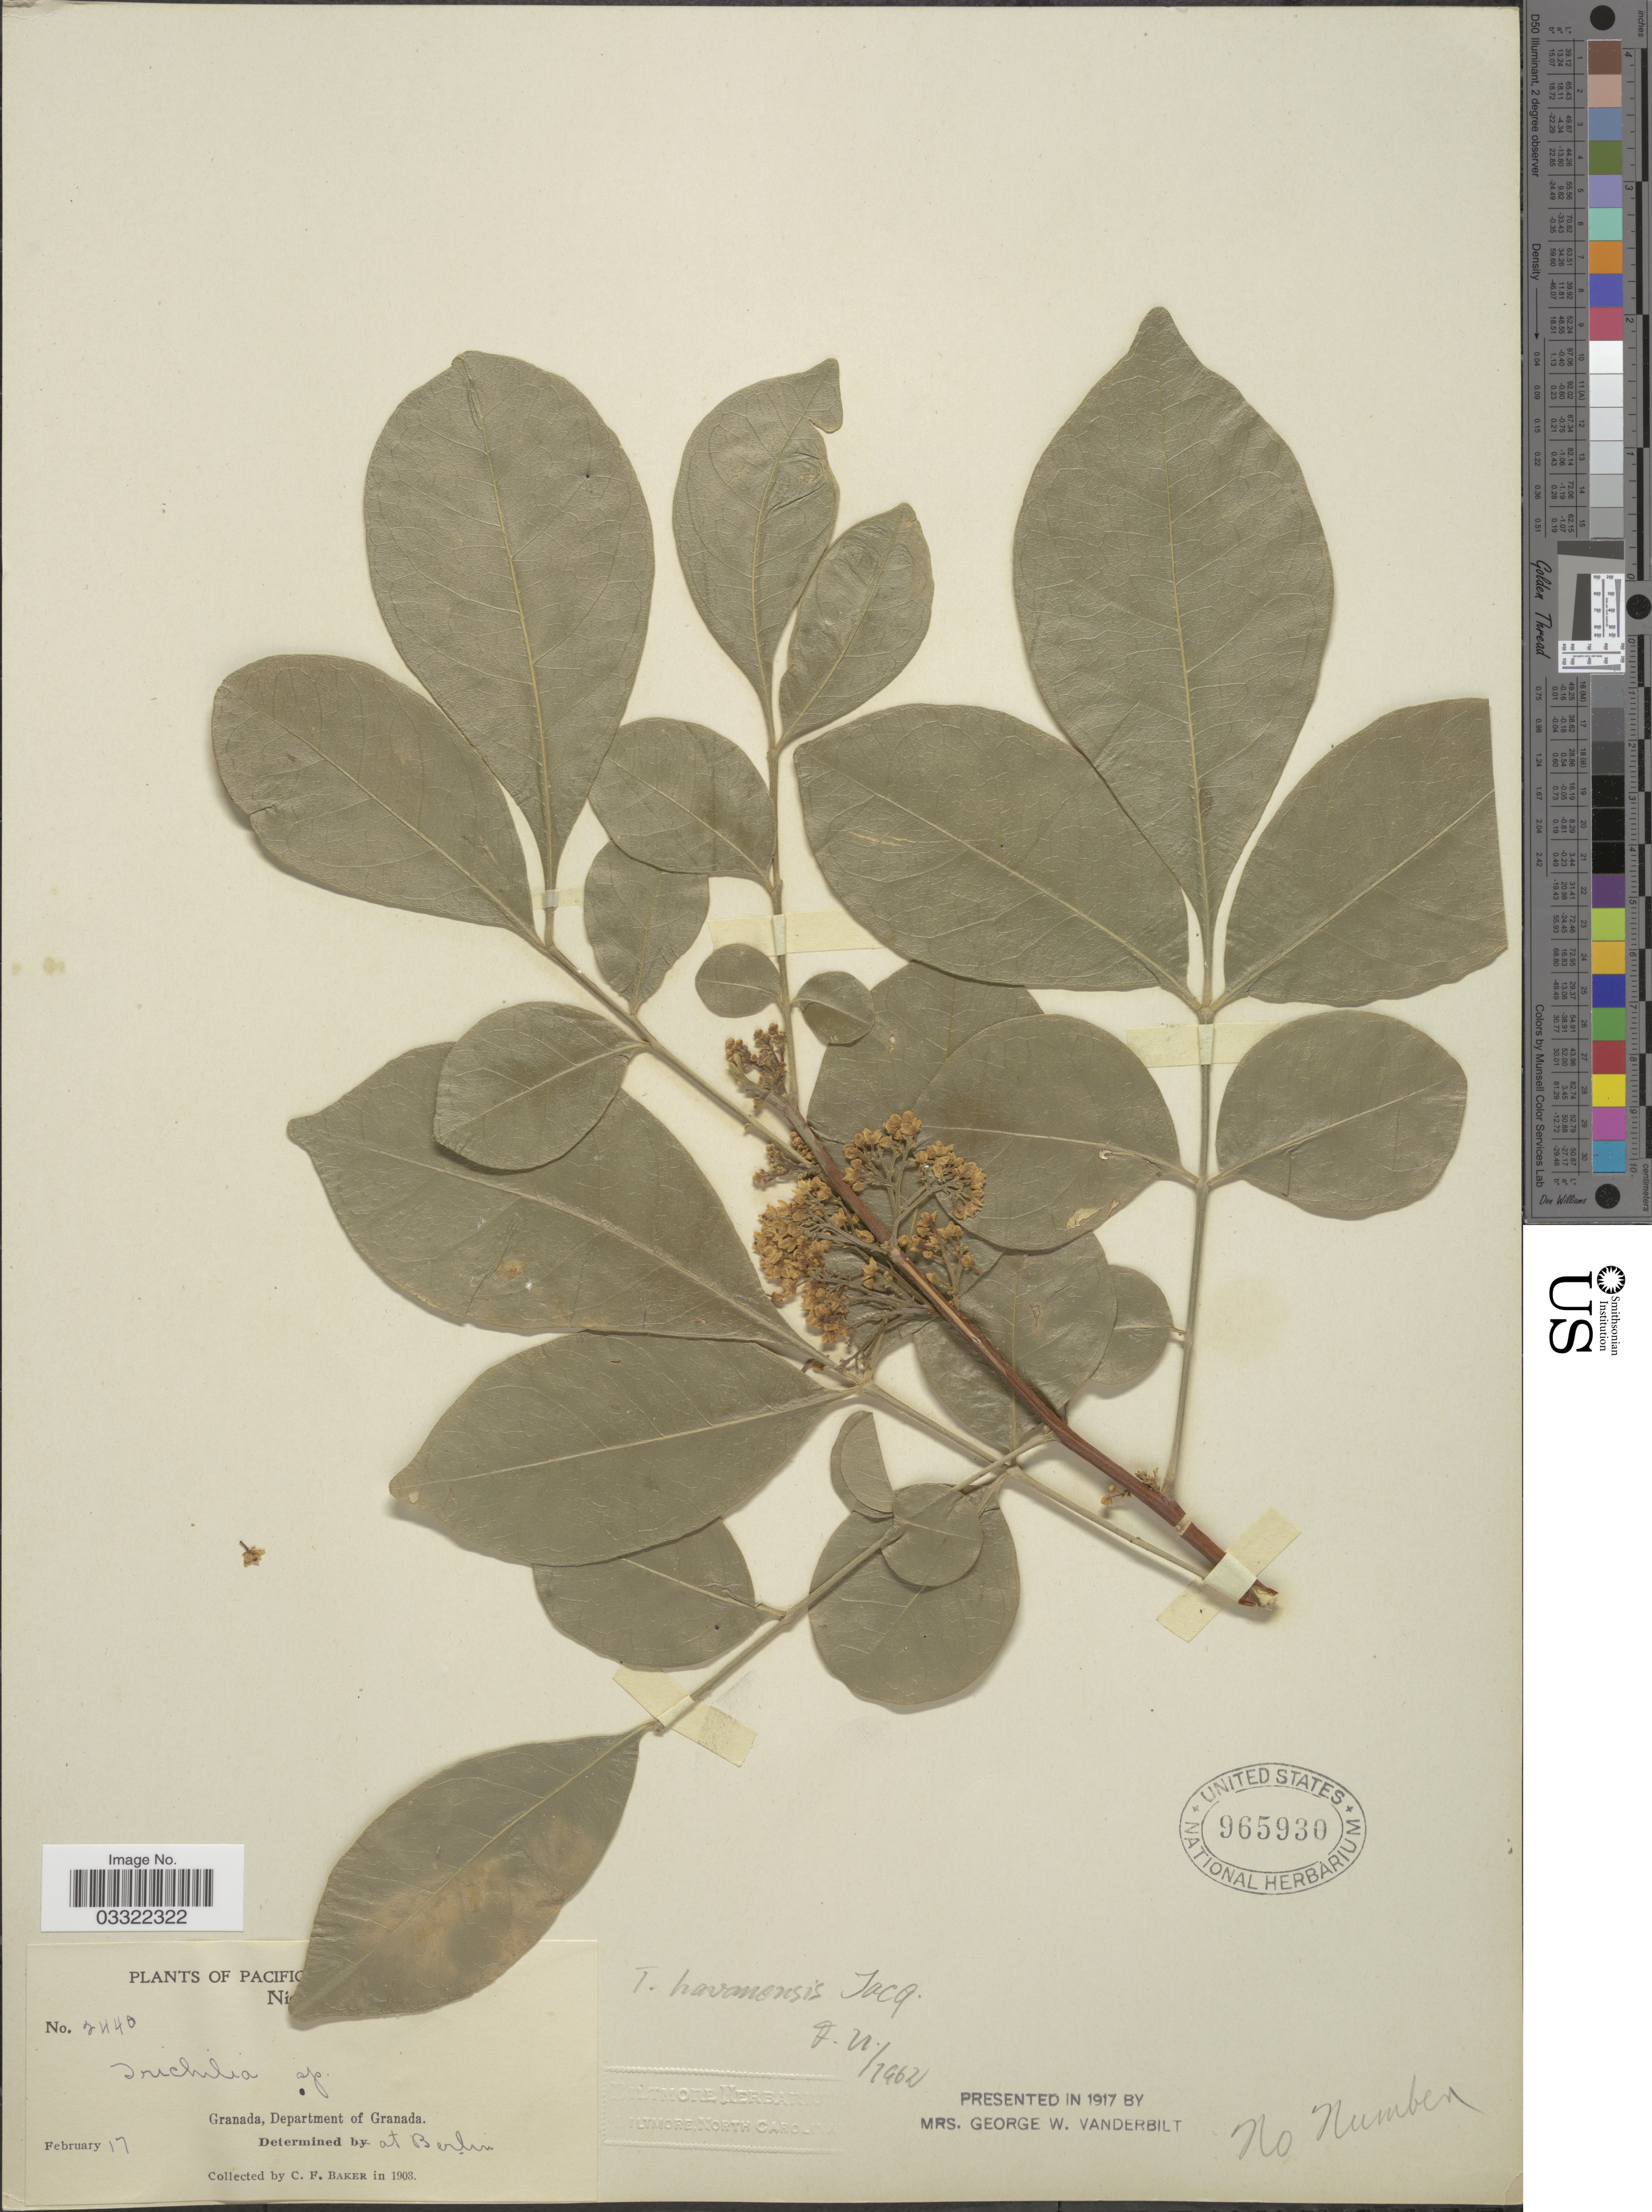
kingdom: Plantae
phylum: Tracheophyta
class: Magnoliopsida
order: Sapindales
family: Meliaceae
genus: Trichilia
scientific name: Trichilia havanensis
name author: Jacq.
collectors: C. F. Baker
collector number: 2440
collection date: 1903-02-17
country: Nicaragua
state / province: Granada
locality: Pacific Central America. Department of Granada.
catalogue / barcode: US 965930